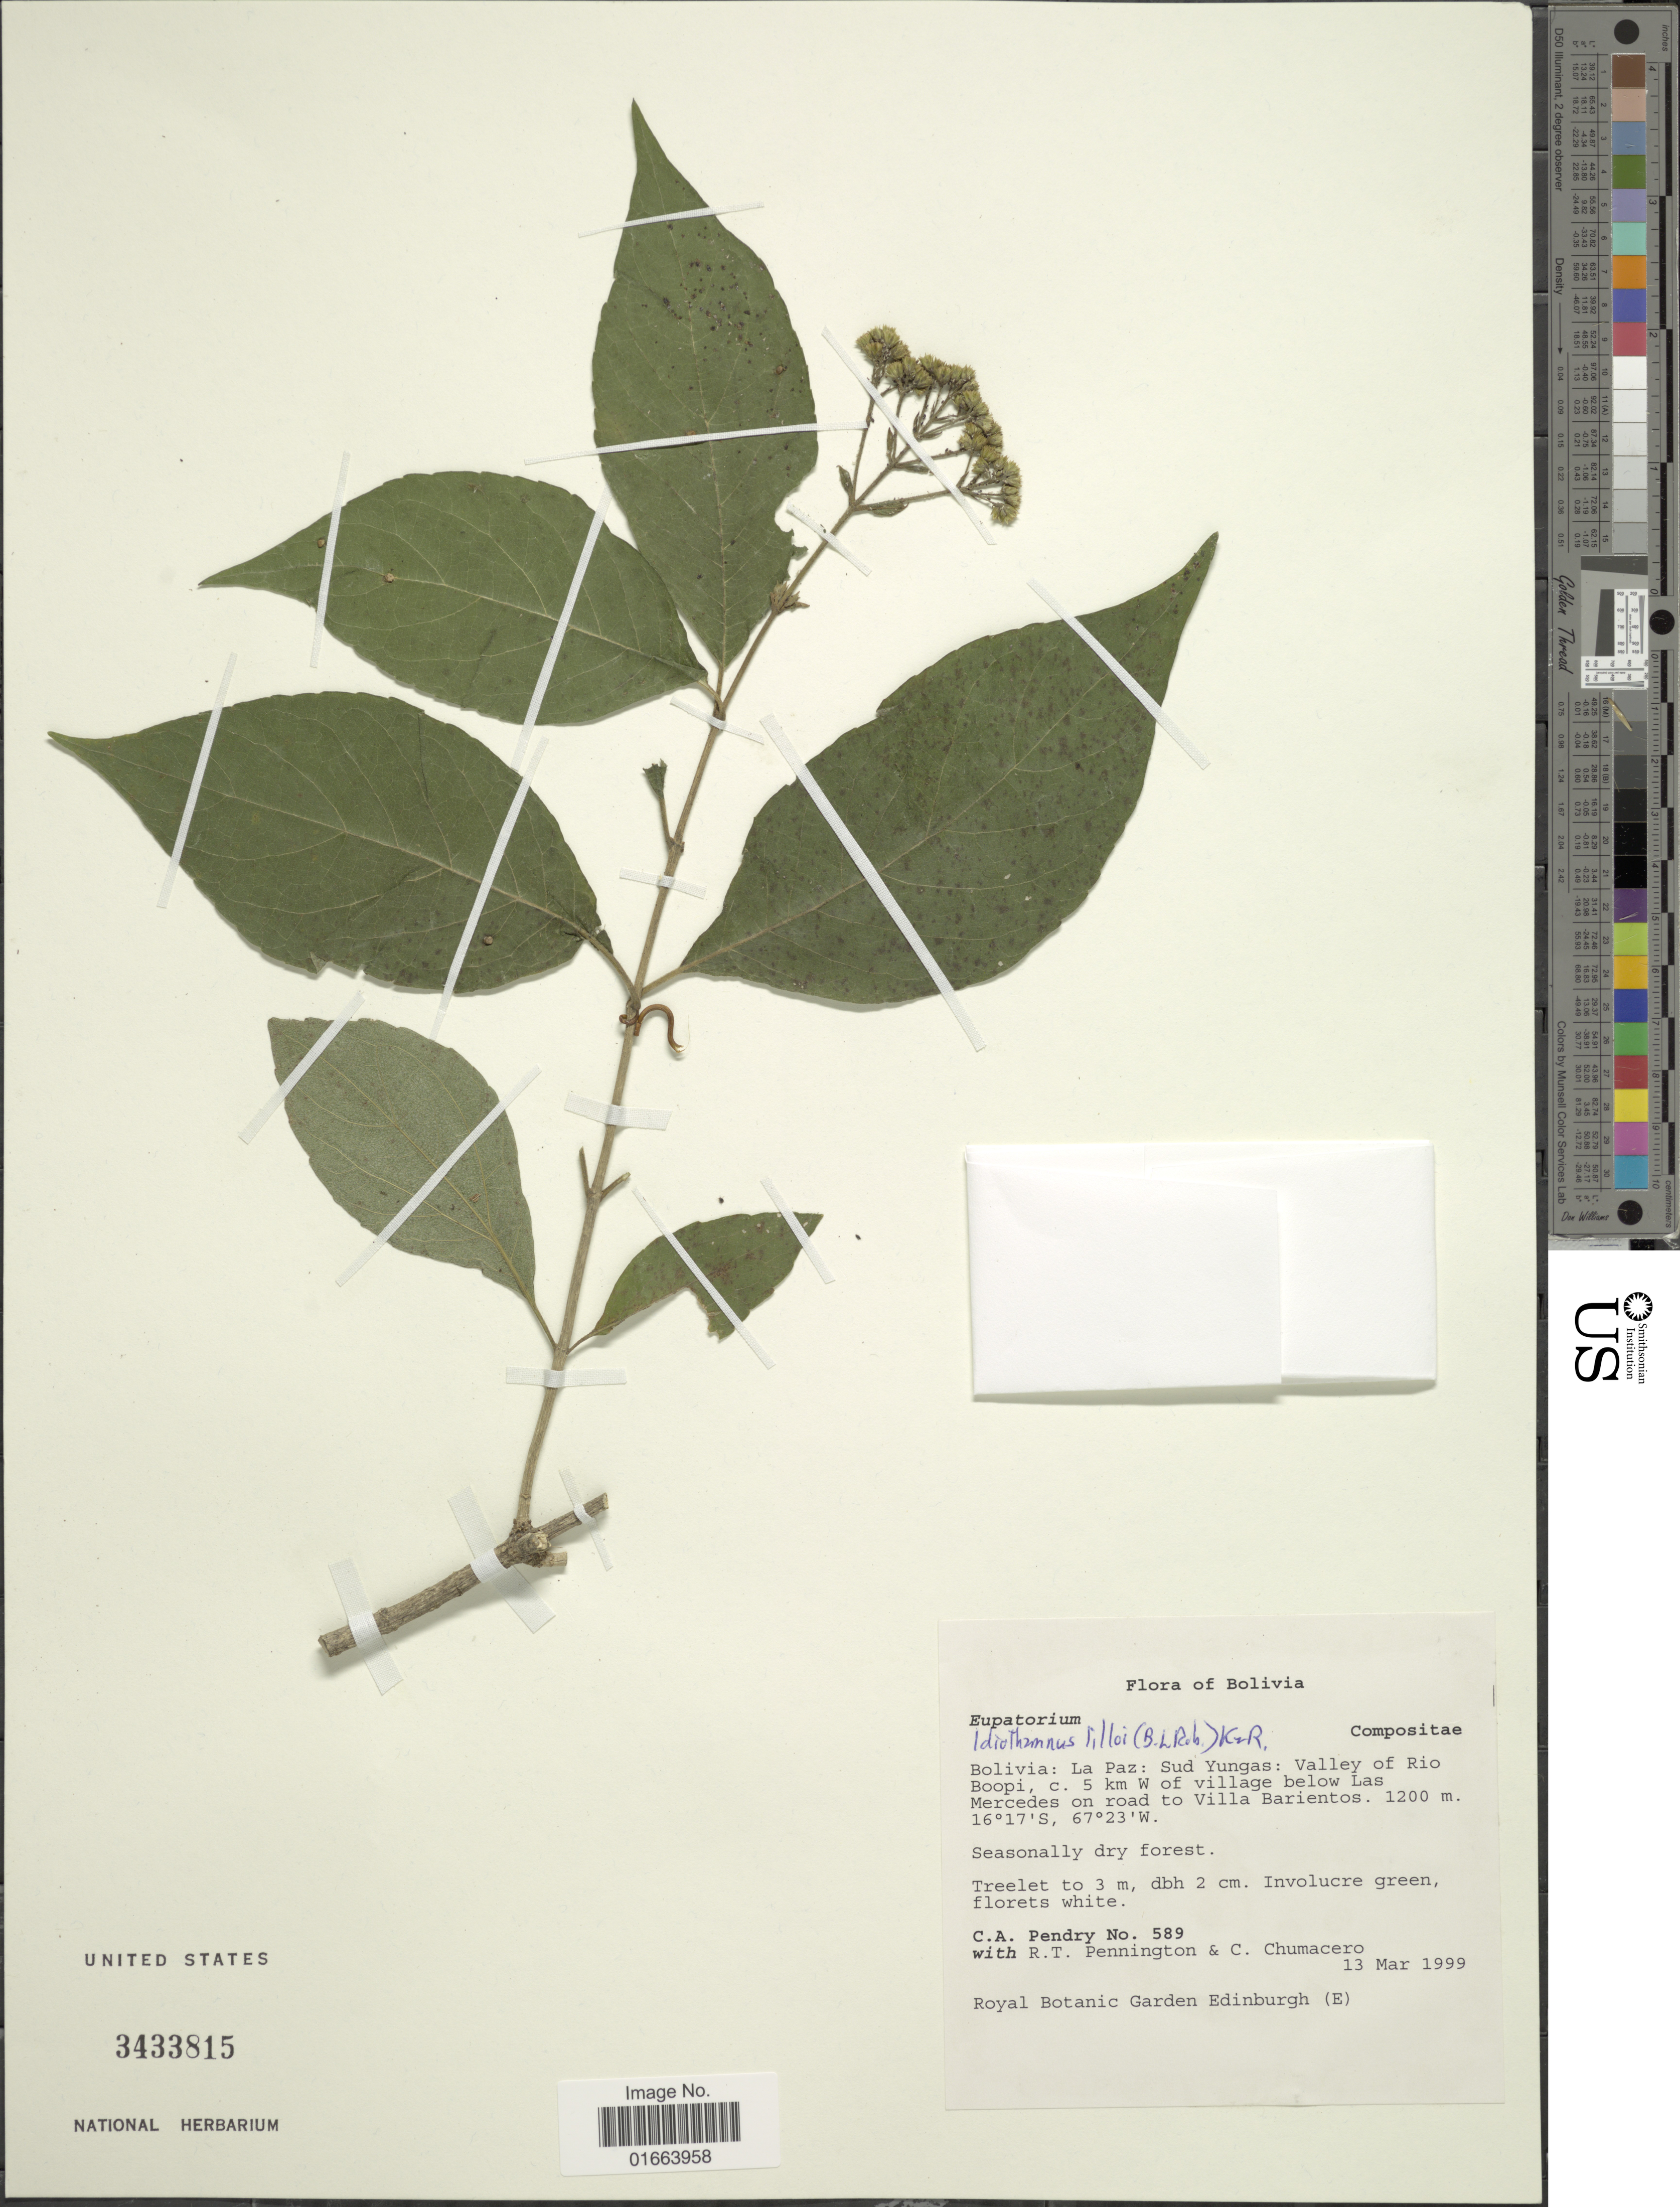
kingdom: Plantae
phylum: Tracheophyta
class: Magnoliopsida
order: Asterales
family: Asteraceae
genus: Idiothamnus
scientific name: Idiothamnus lilloi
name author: (B.L. Rob.) R.M. King & H. Rob.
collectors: C. Pendry, R. T. Pennington & C. Chumacero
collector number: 589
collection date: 1999-03-13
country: Bolivia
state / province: La Paz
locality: Sud Yungas: Valley of Rio Boopi, c. 5 km W of village below Las Mercedes on road to Villa Barientos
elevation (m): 1200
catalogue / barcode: US 3433815